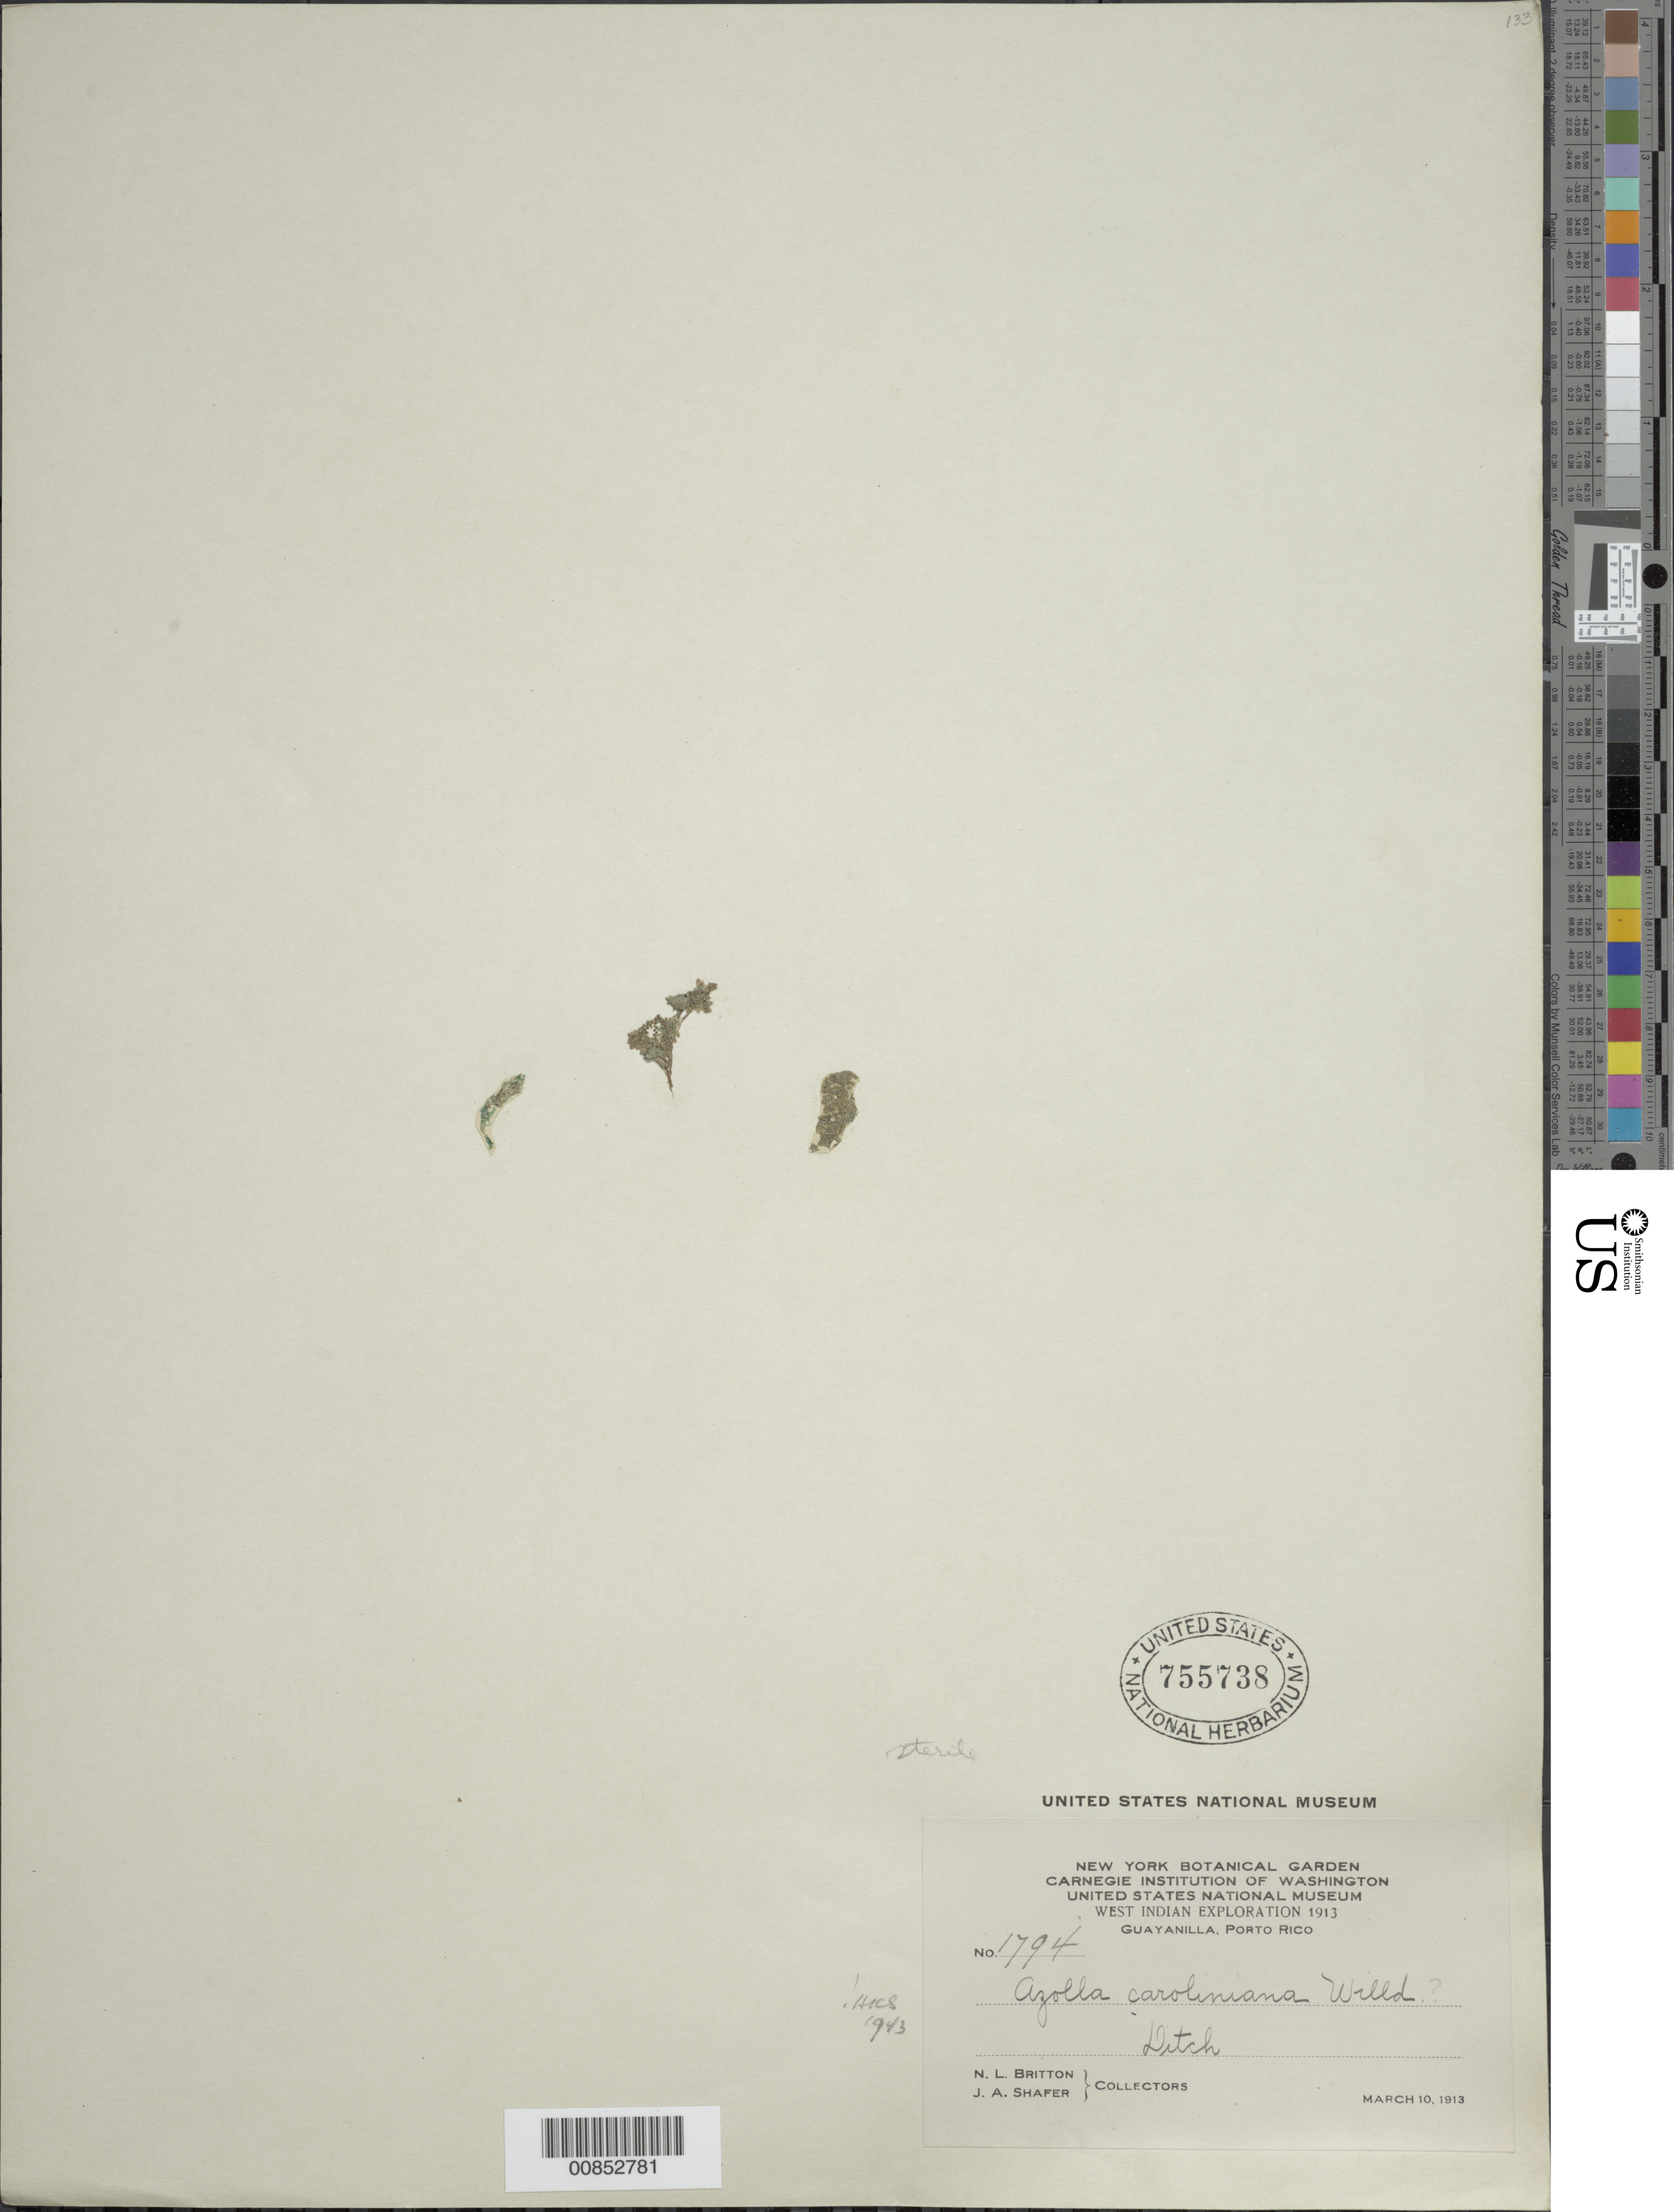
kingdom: Plantae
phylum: Tracheophyta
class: Polypodiopsida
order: Salviniales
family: Salviniaceae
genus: Azolla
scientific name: Azolla caroliniana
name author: Willd.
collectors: N. Britton & J. A. Shafer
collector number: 1794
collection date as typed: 10 Mar 1913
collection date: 1913-03-10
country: Puerto Rico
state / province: Guayanilla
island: Puerto Rico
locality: Guayanilla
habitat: Ditch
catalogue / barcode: US 755738